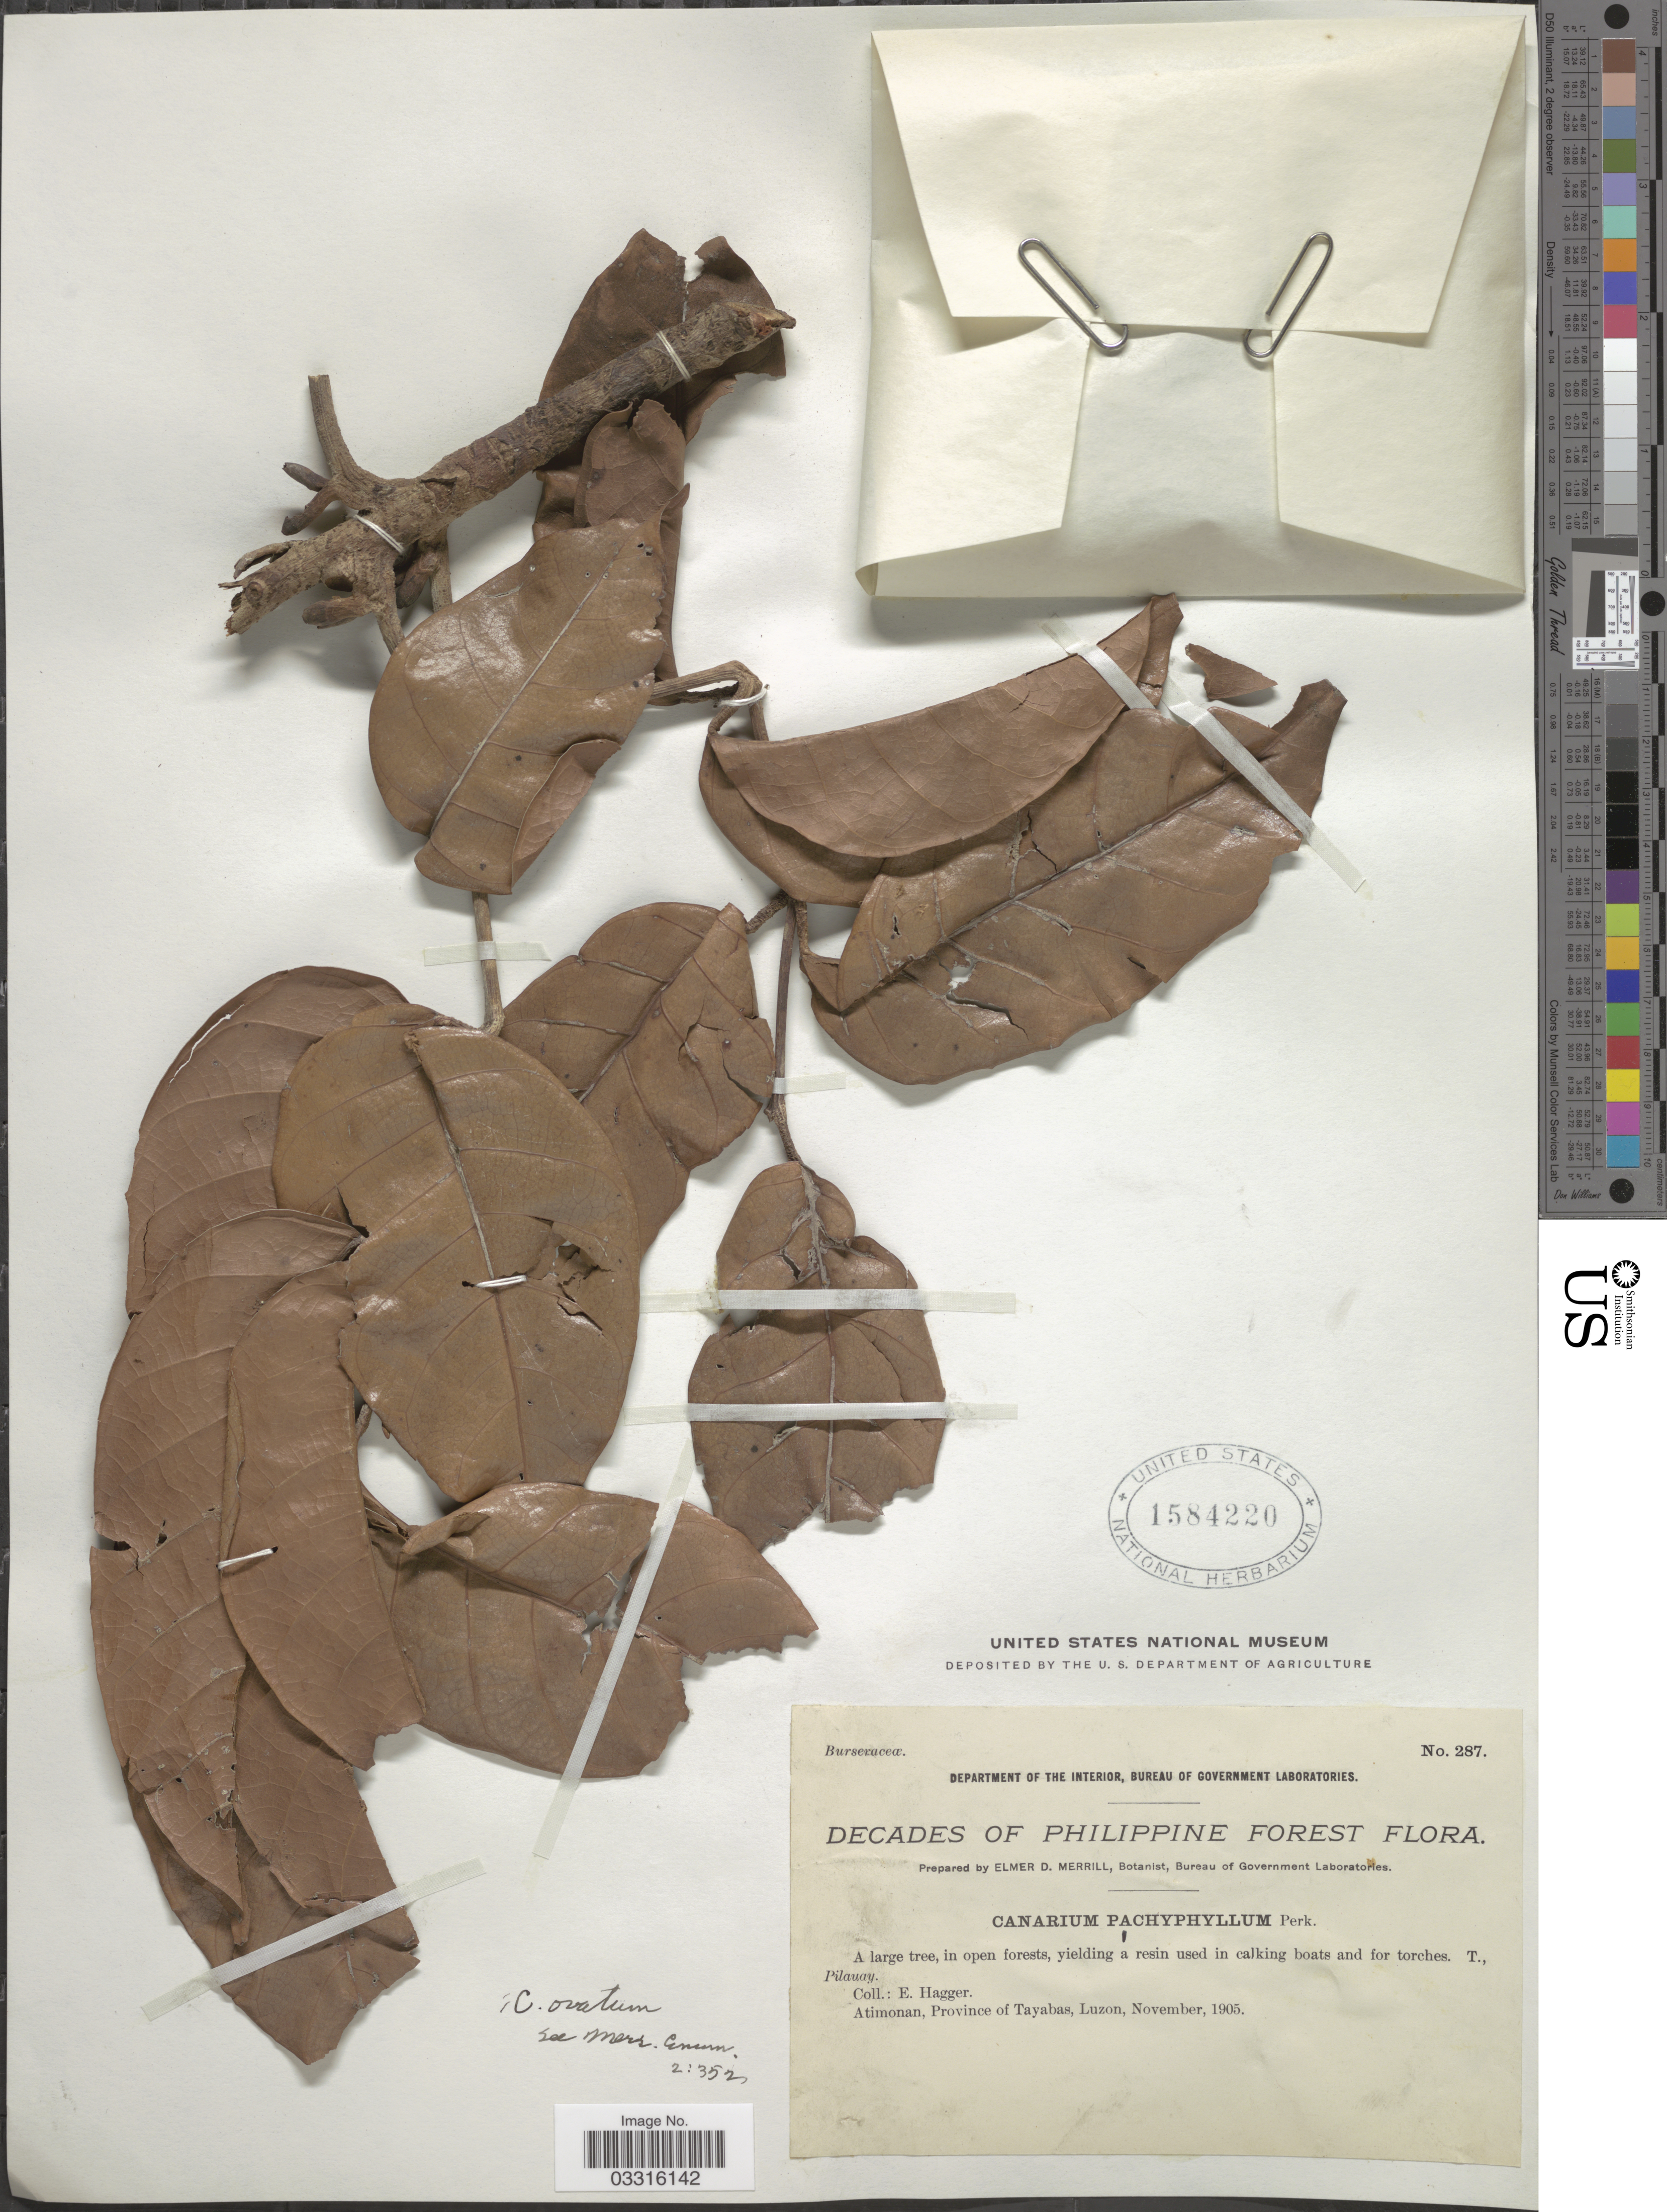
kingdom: Plantae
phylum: Tracheophyta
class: Magnoliopsida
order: Sapindales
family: Burseraceae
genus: Canarium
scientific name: Canarium ovatum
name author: Engl.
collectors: E. Hagger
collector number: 287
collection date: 1905-11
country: Philippines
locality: Atimonan, Province of Tayabas, Luzon.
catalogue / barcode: US 1584220